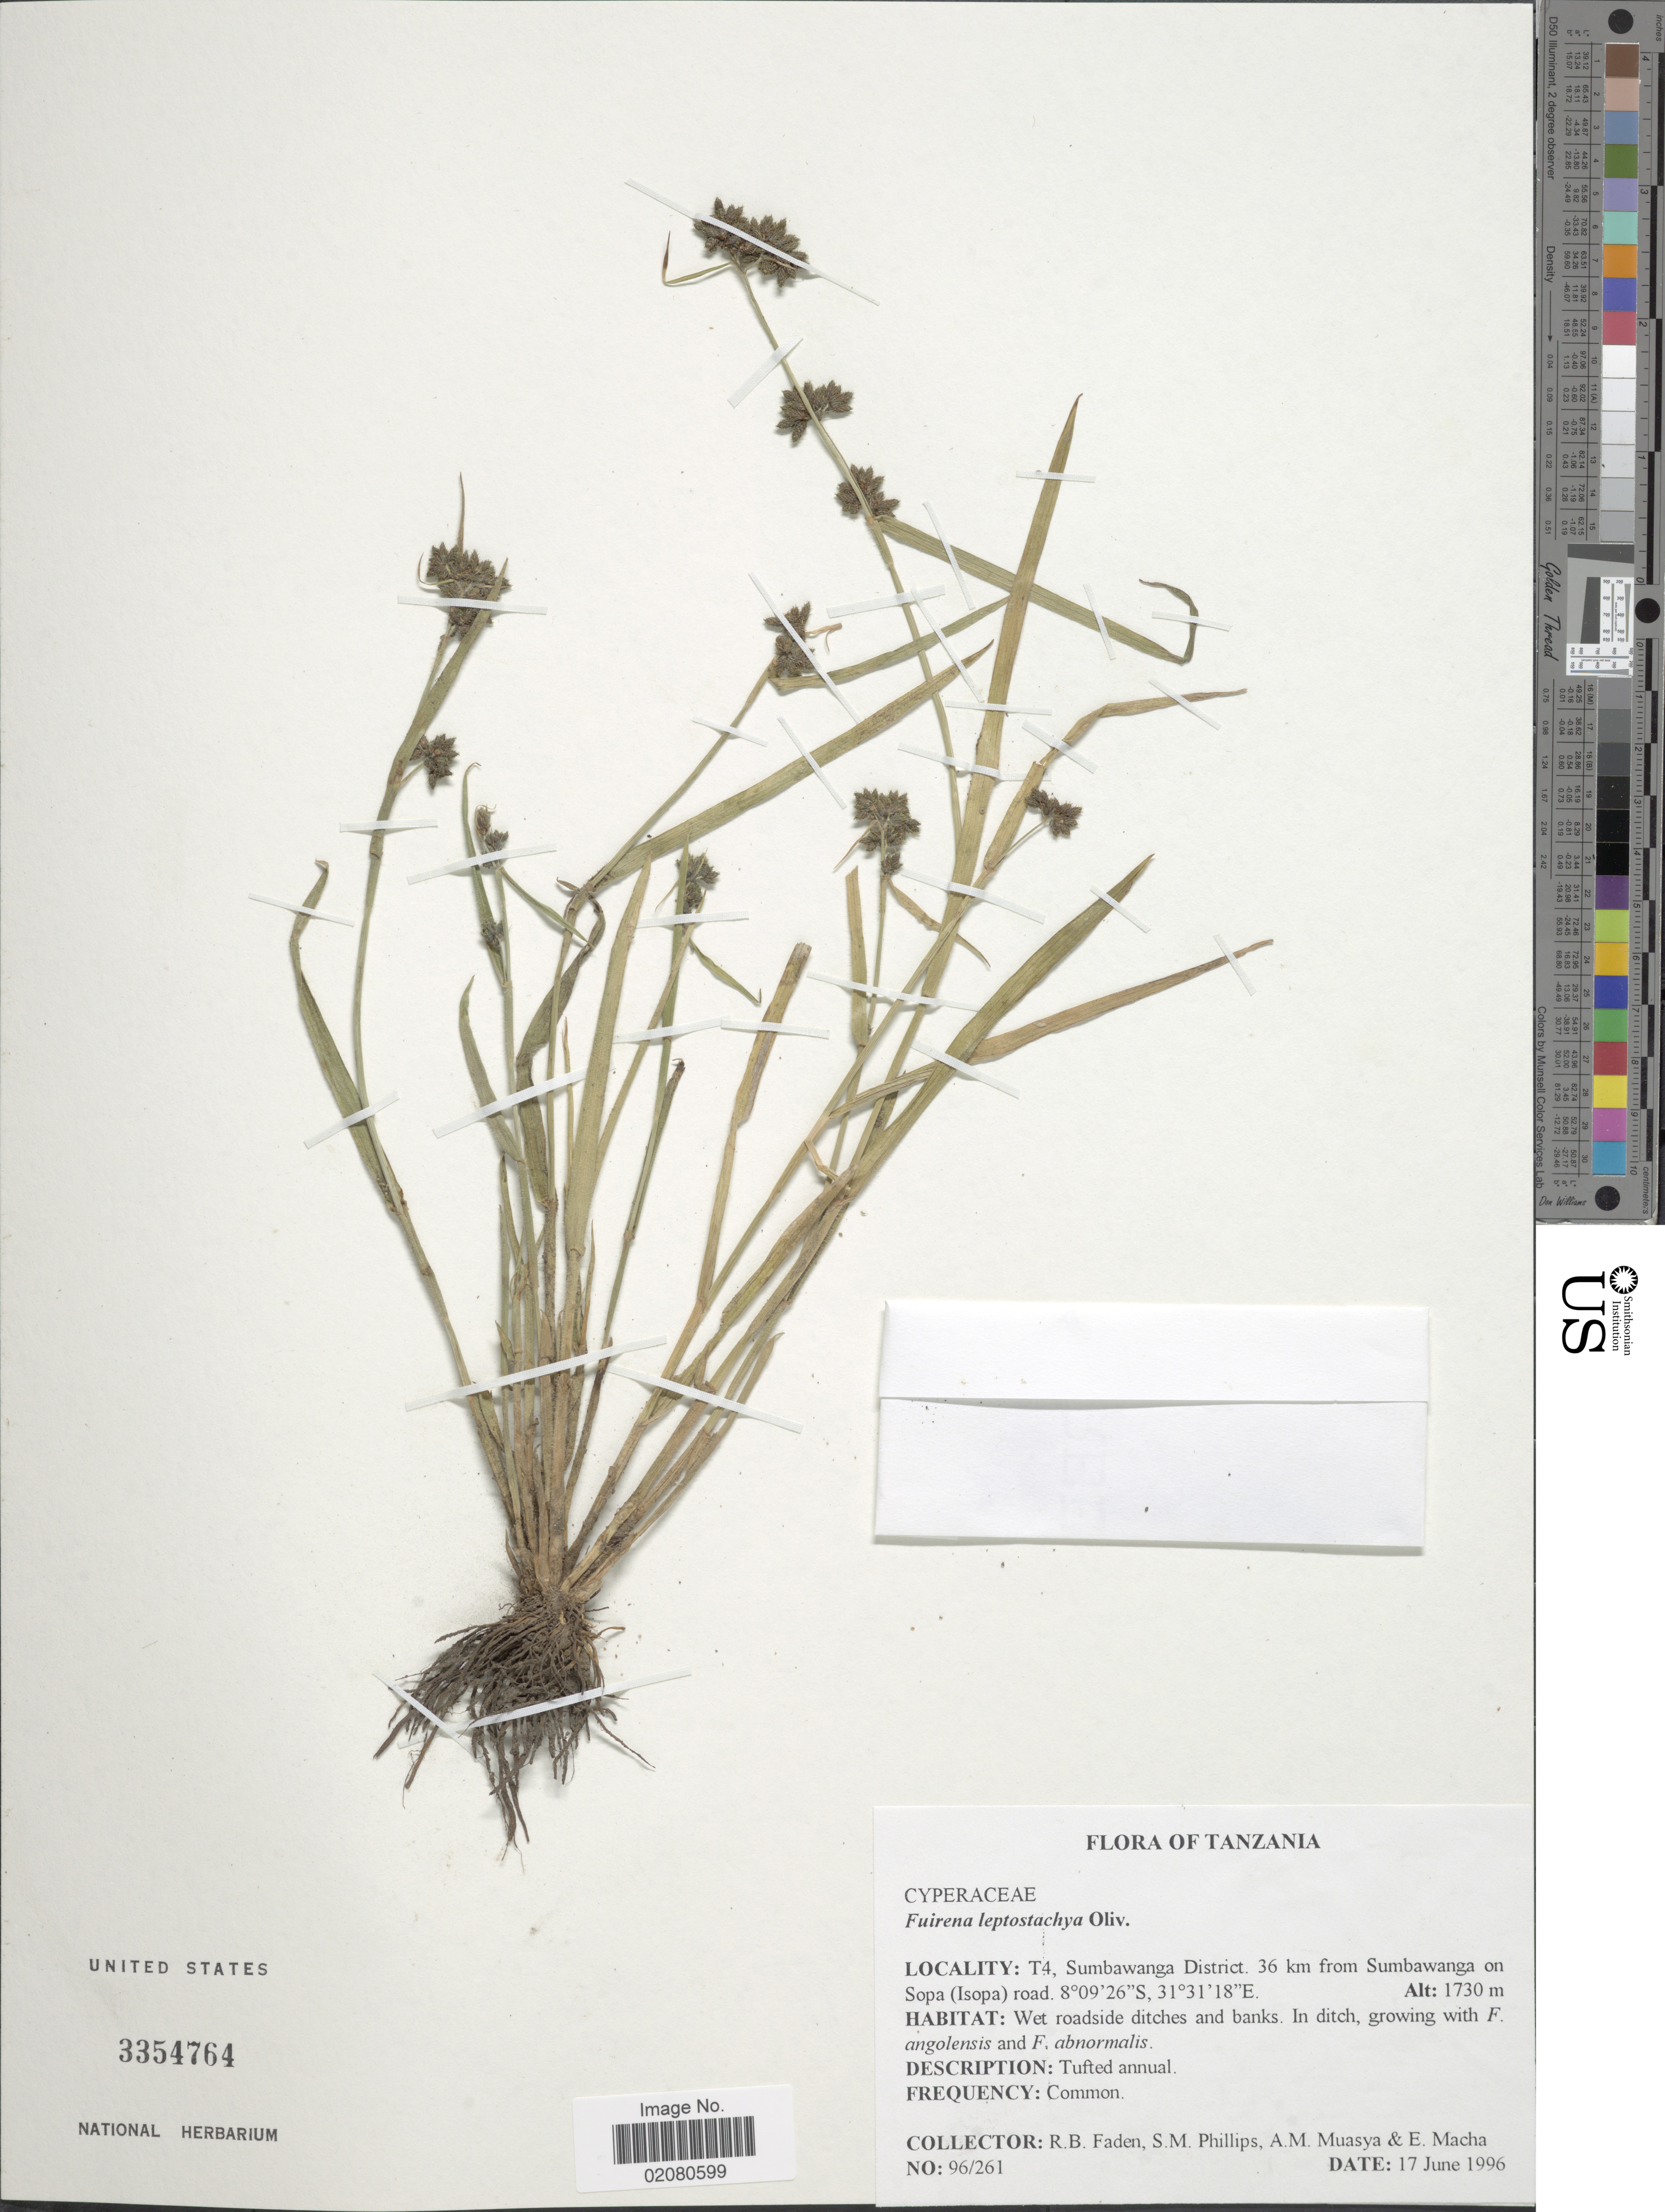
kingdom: Plantae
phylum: Tracheophyta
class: Liliopsida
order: Poales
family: Cyperaceae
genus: Fuirena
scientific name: Fuirena leptostachya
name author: Oliv.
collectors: R. B. Faden, S. M. Phillips, A. Muasya & E. Macha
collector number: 96/261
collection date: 1996-06-17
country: Tanzania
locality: Tanzania, T4 Sumbawanga District. 36 km from Sumbawanga on Sopa (Isopa) road.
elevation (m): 1730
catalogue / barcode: US 3354764